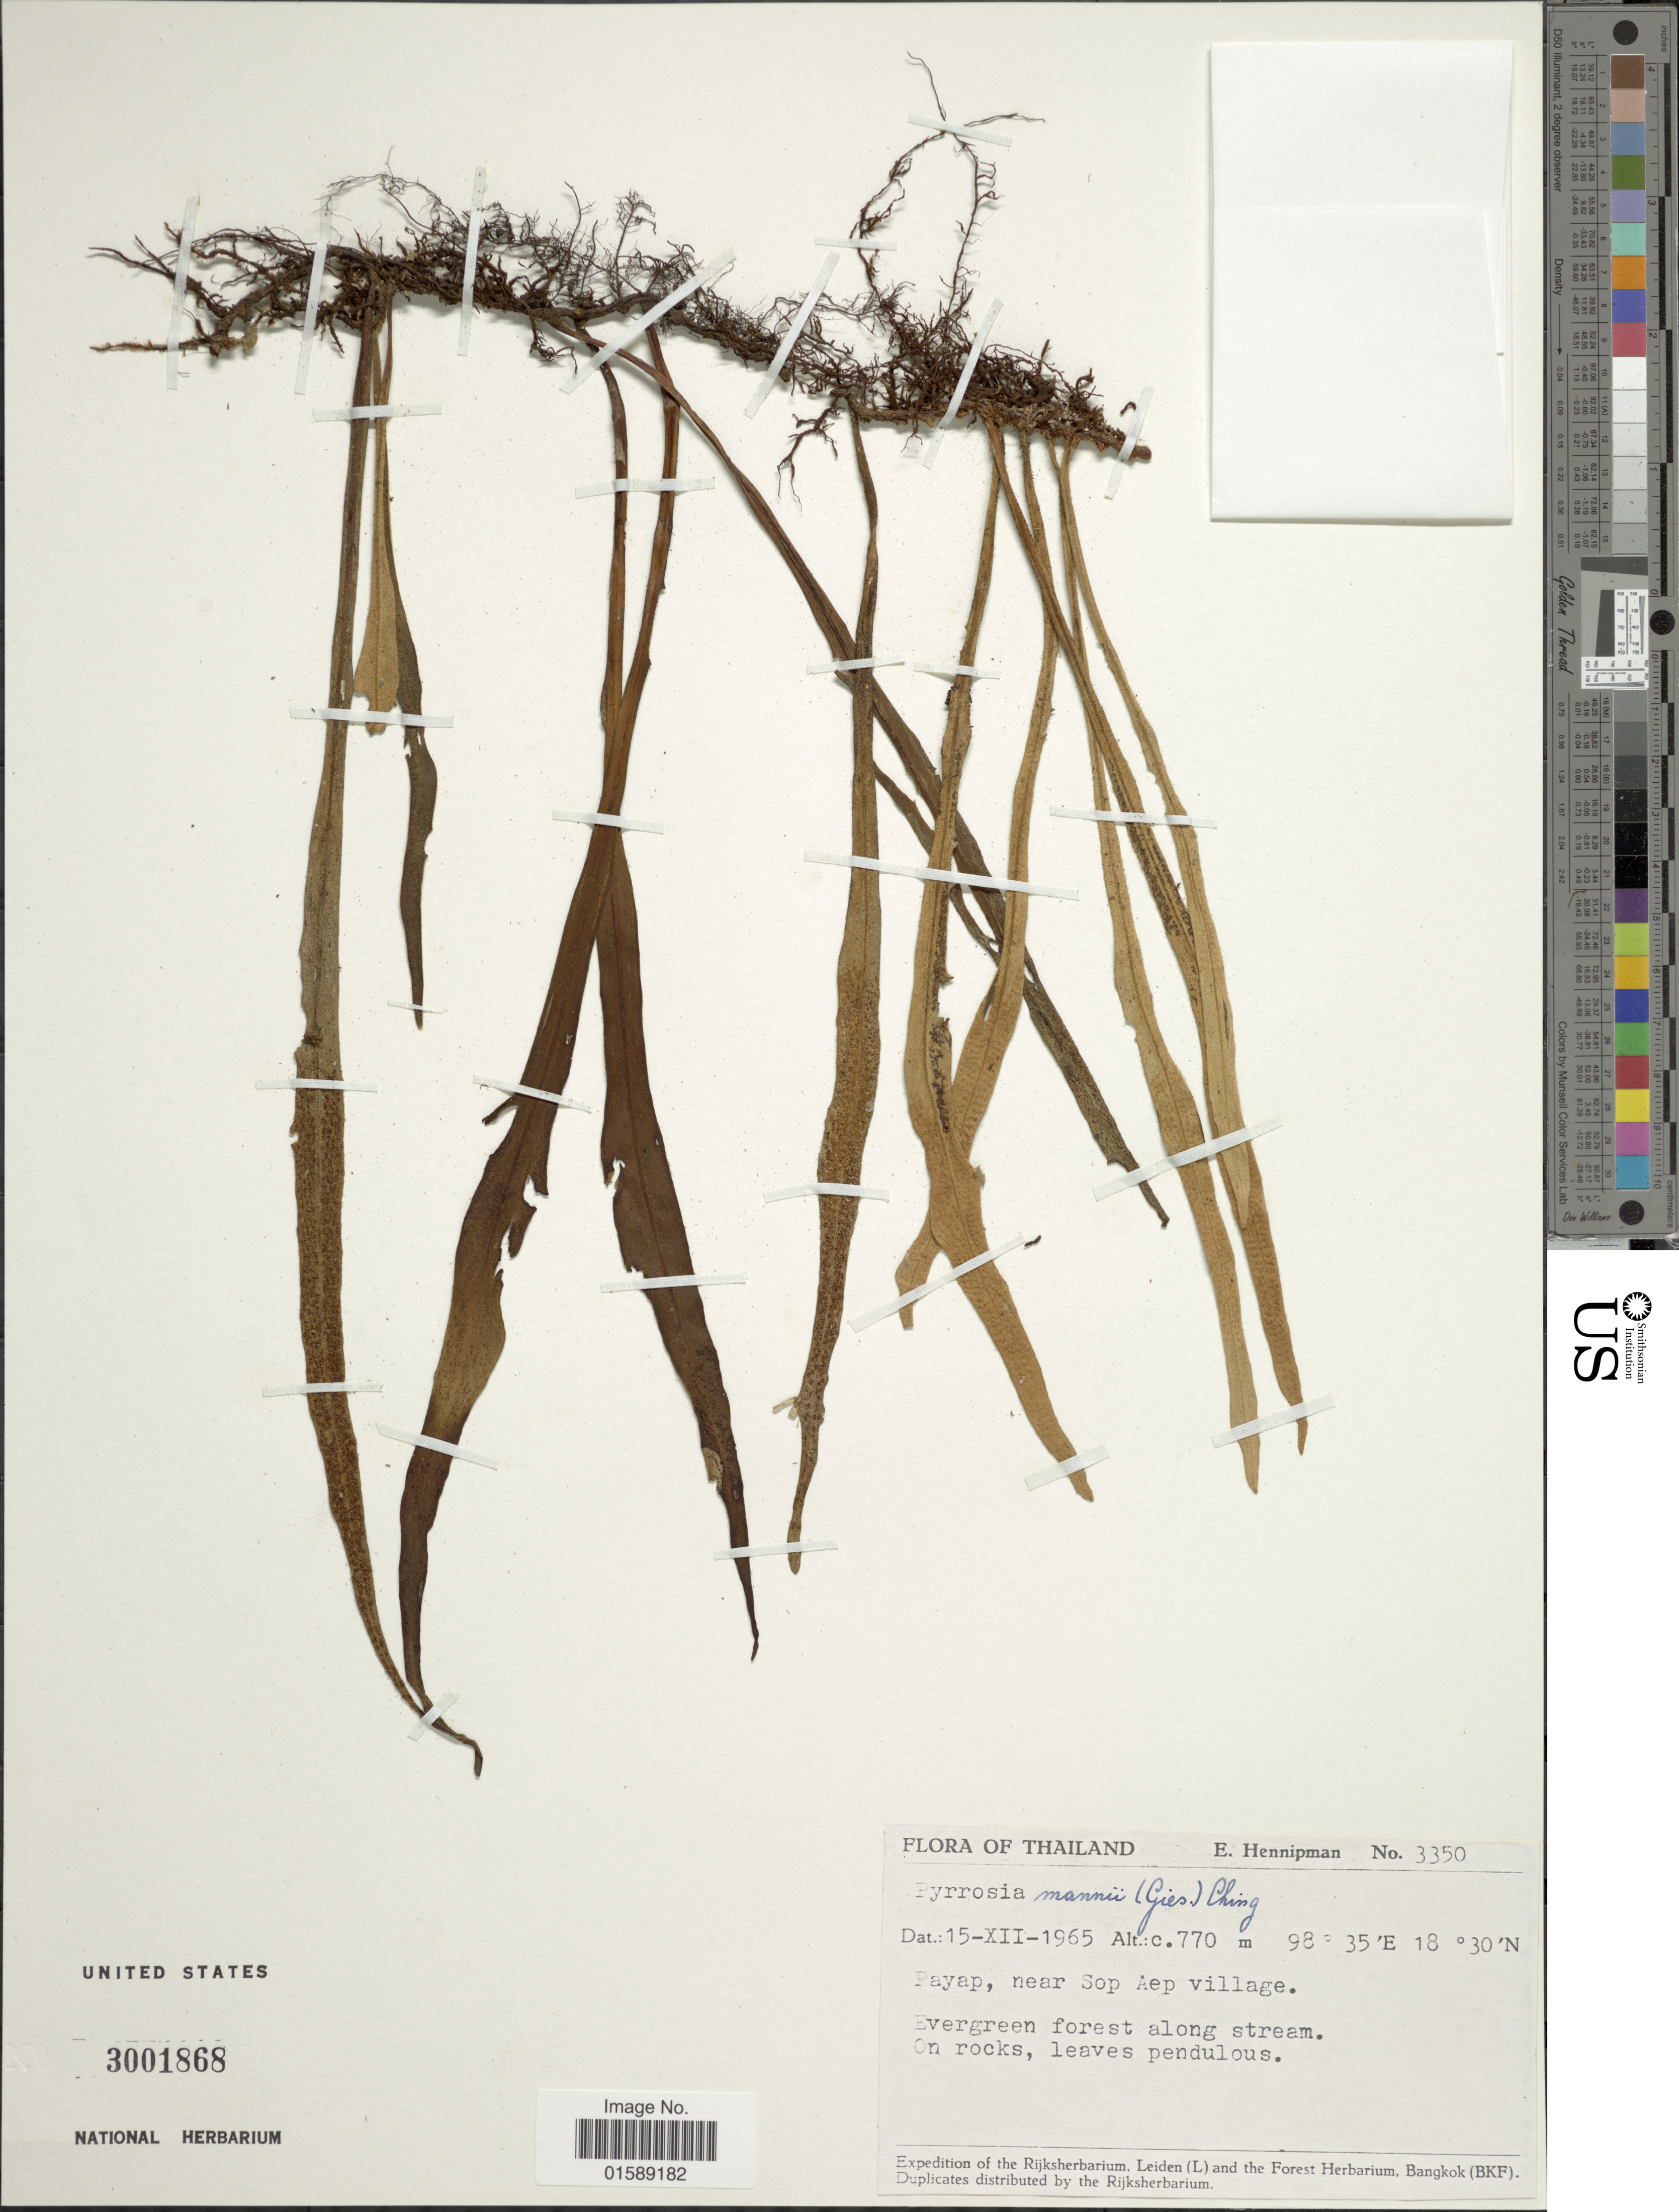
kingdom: Plantae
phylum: Tracheophyta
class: Polypodiopsida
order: Polypodiales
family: Polypodiaceae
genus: Pyrrosia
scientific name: Pyrrosia mannii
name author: (Giesenh.) Ching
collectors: E. Hennipman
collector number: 3350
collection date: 1965-12-15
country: Thailand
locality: Payap, near Sop Aep village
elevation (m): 770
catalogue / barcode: US 3001868